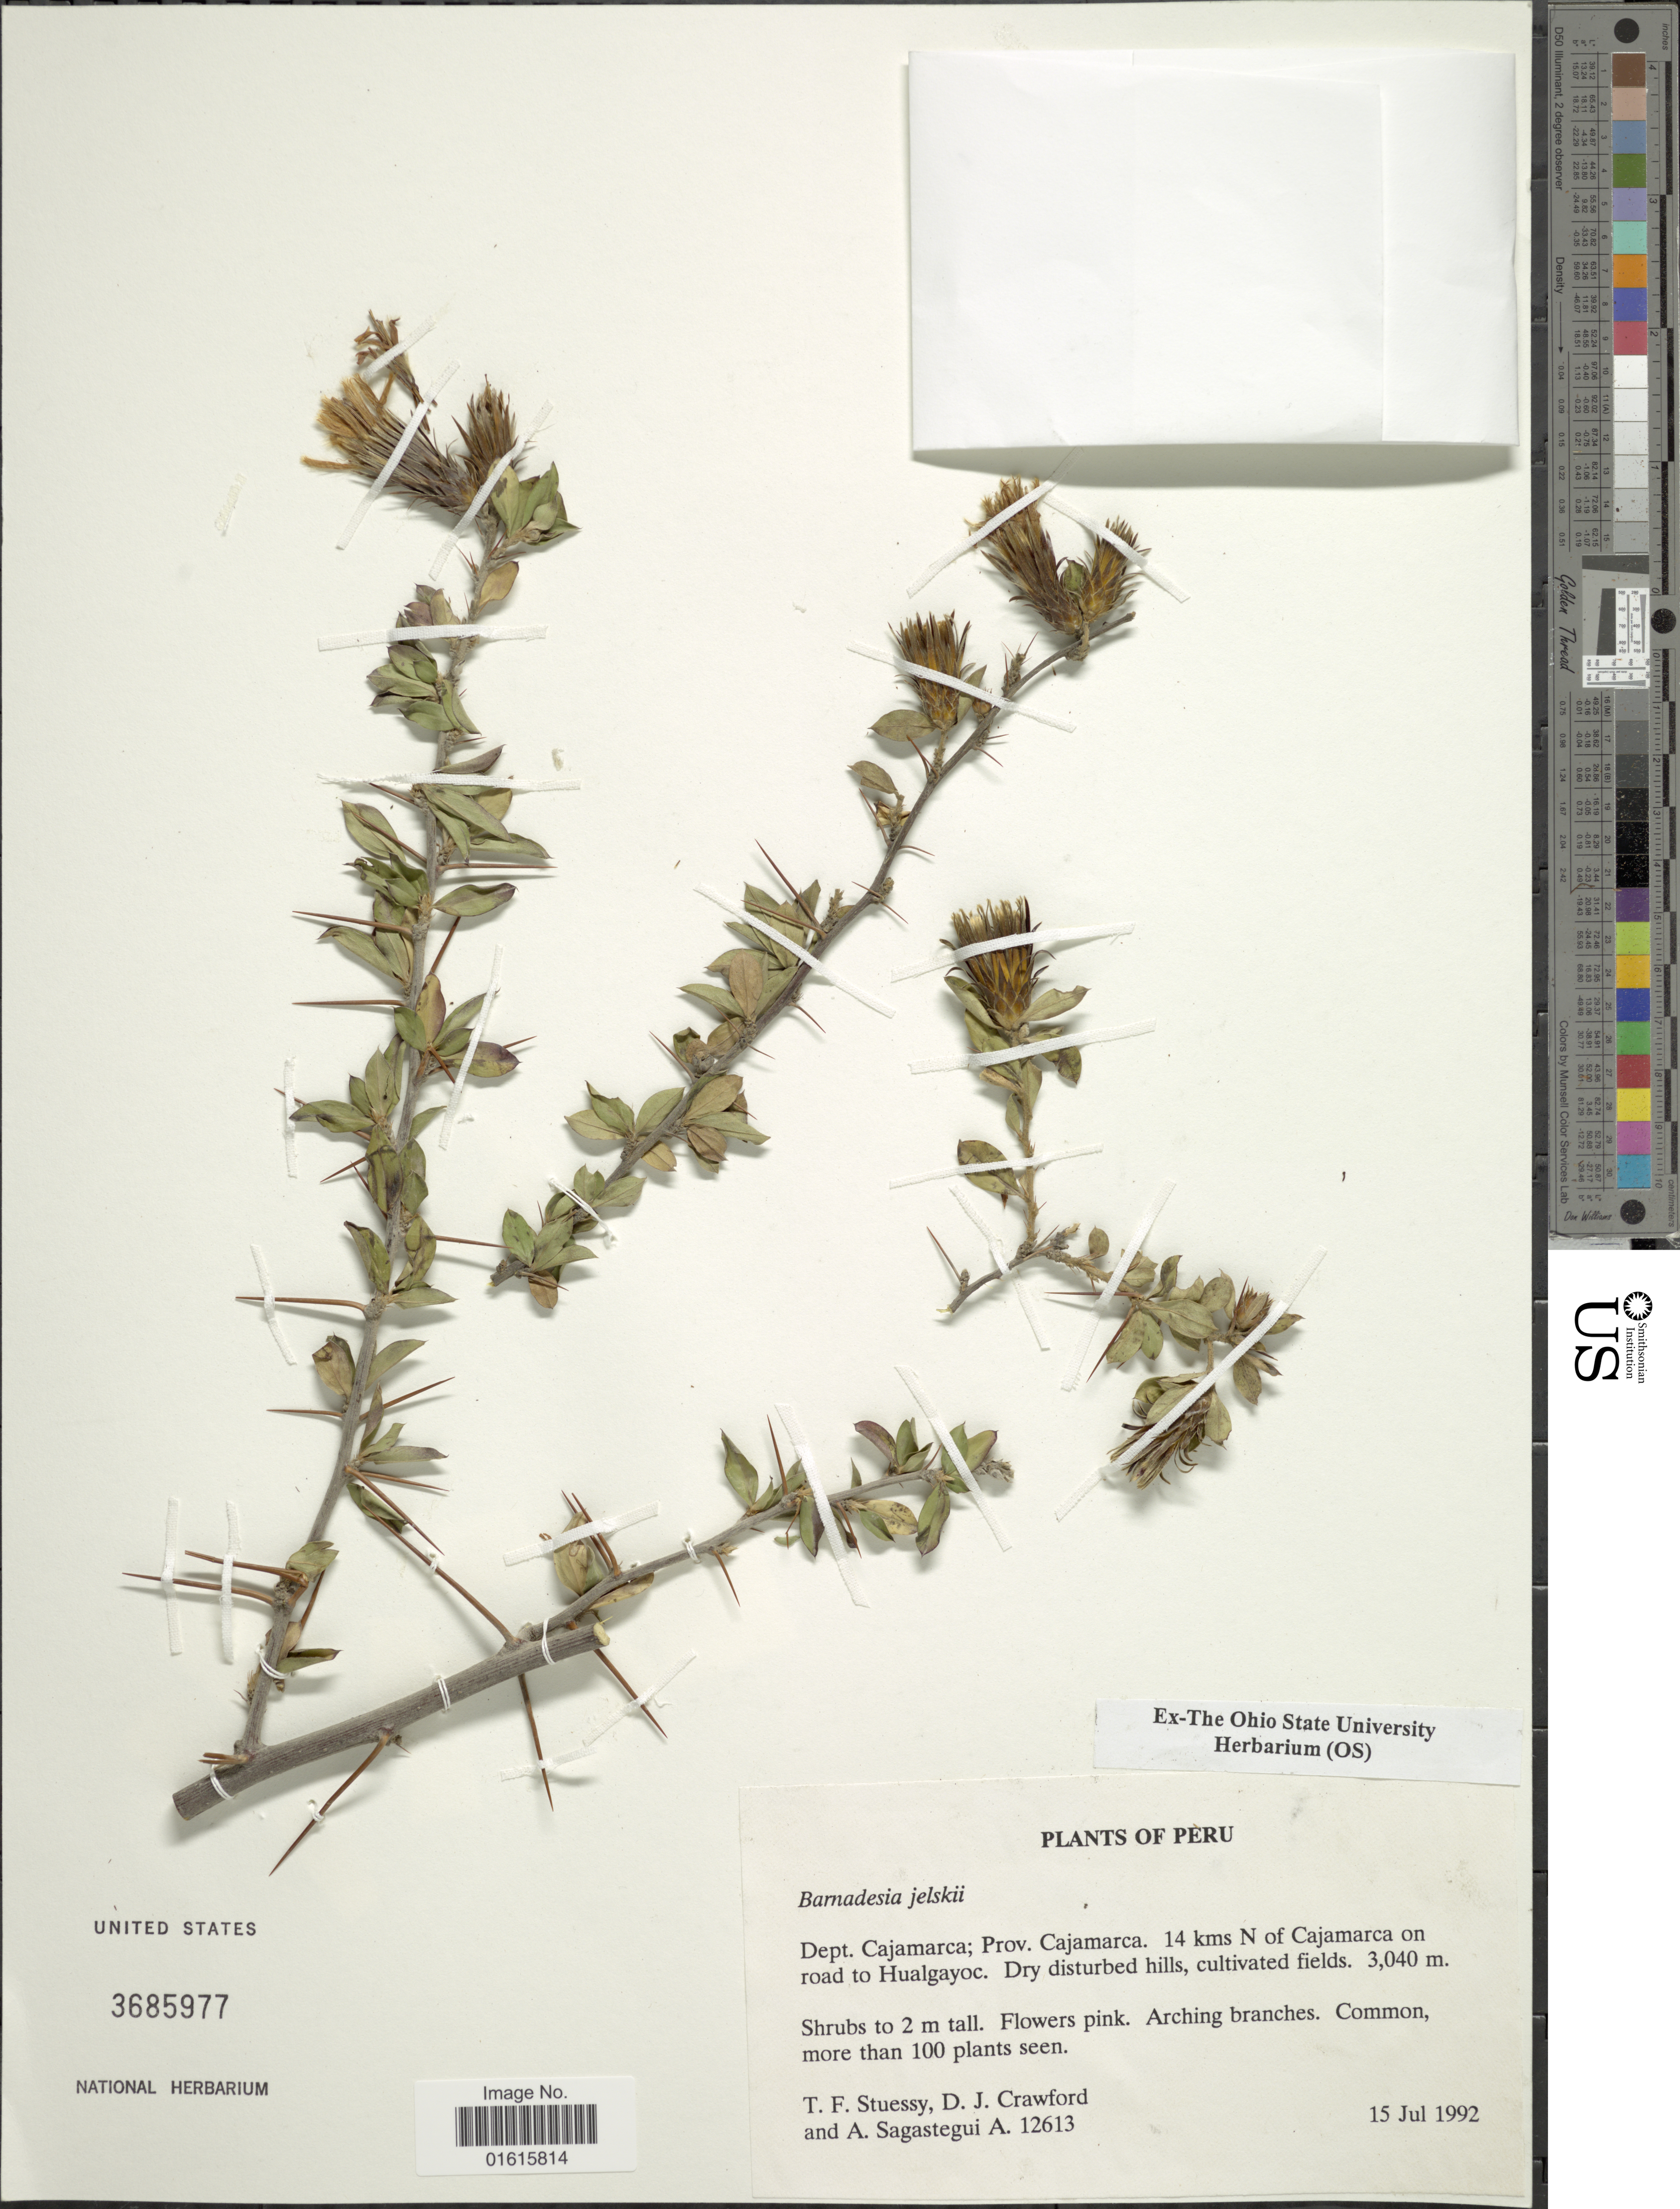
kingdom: Plantae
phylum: Tracheophyta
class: Magnoliopsida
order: Asterales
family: Asteraceae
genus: Barnadesia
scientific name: Barnadesia jelski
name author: Hieron.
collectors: T. Stuessy, D. Crawford & A. Sagástegui A.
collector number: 12613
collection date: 1992-07-15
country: Peru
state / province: Cajamarca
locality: Prov. Cajamarca. 14 kms N of Cajamarca on road to Hualgayoc. Dry disturbed hills, cultivated fields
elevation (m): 3040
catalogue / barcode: US 3685977